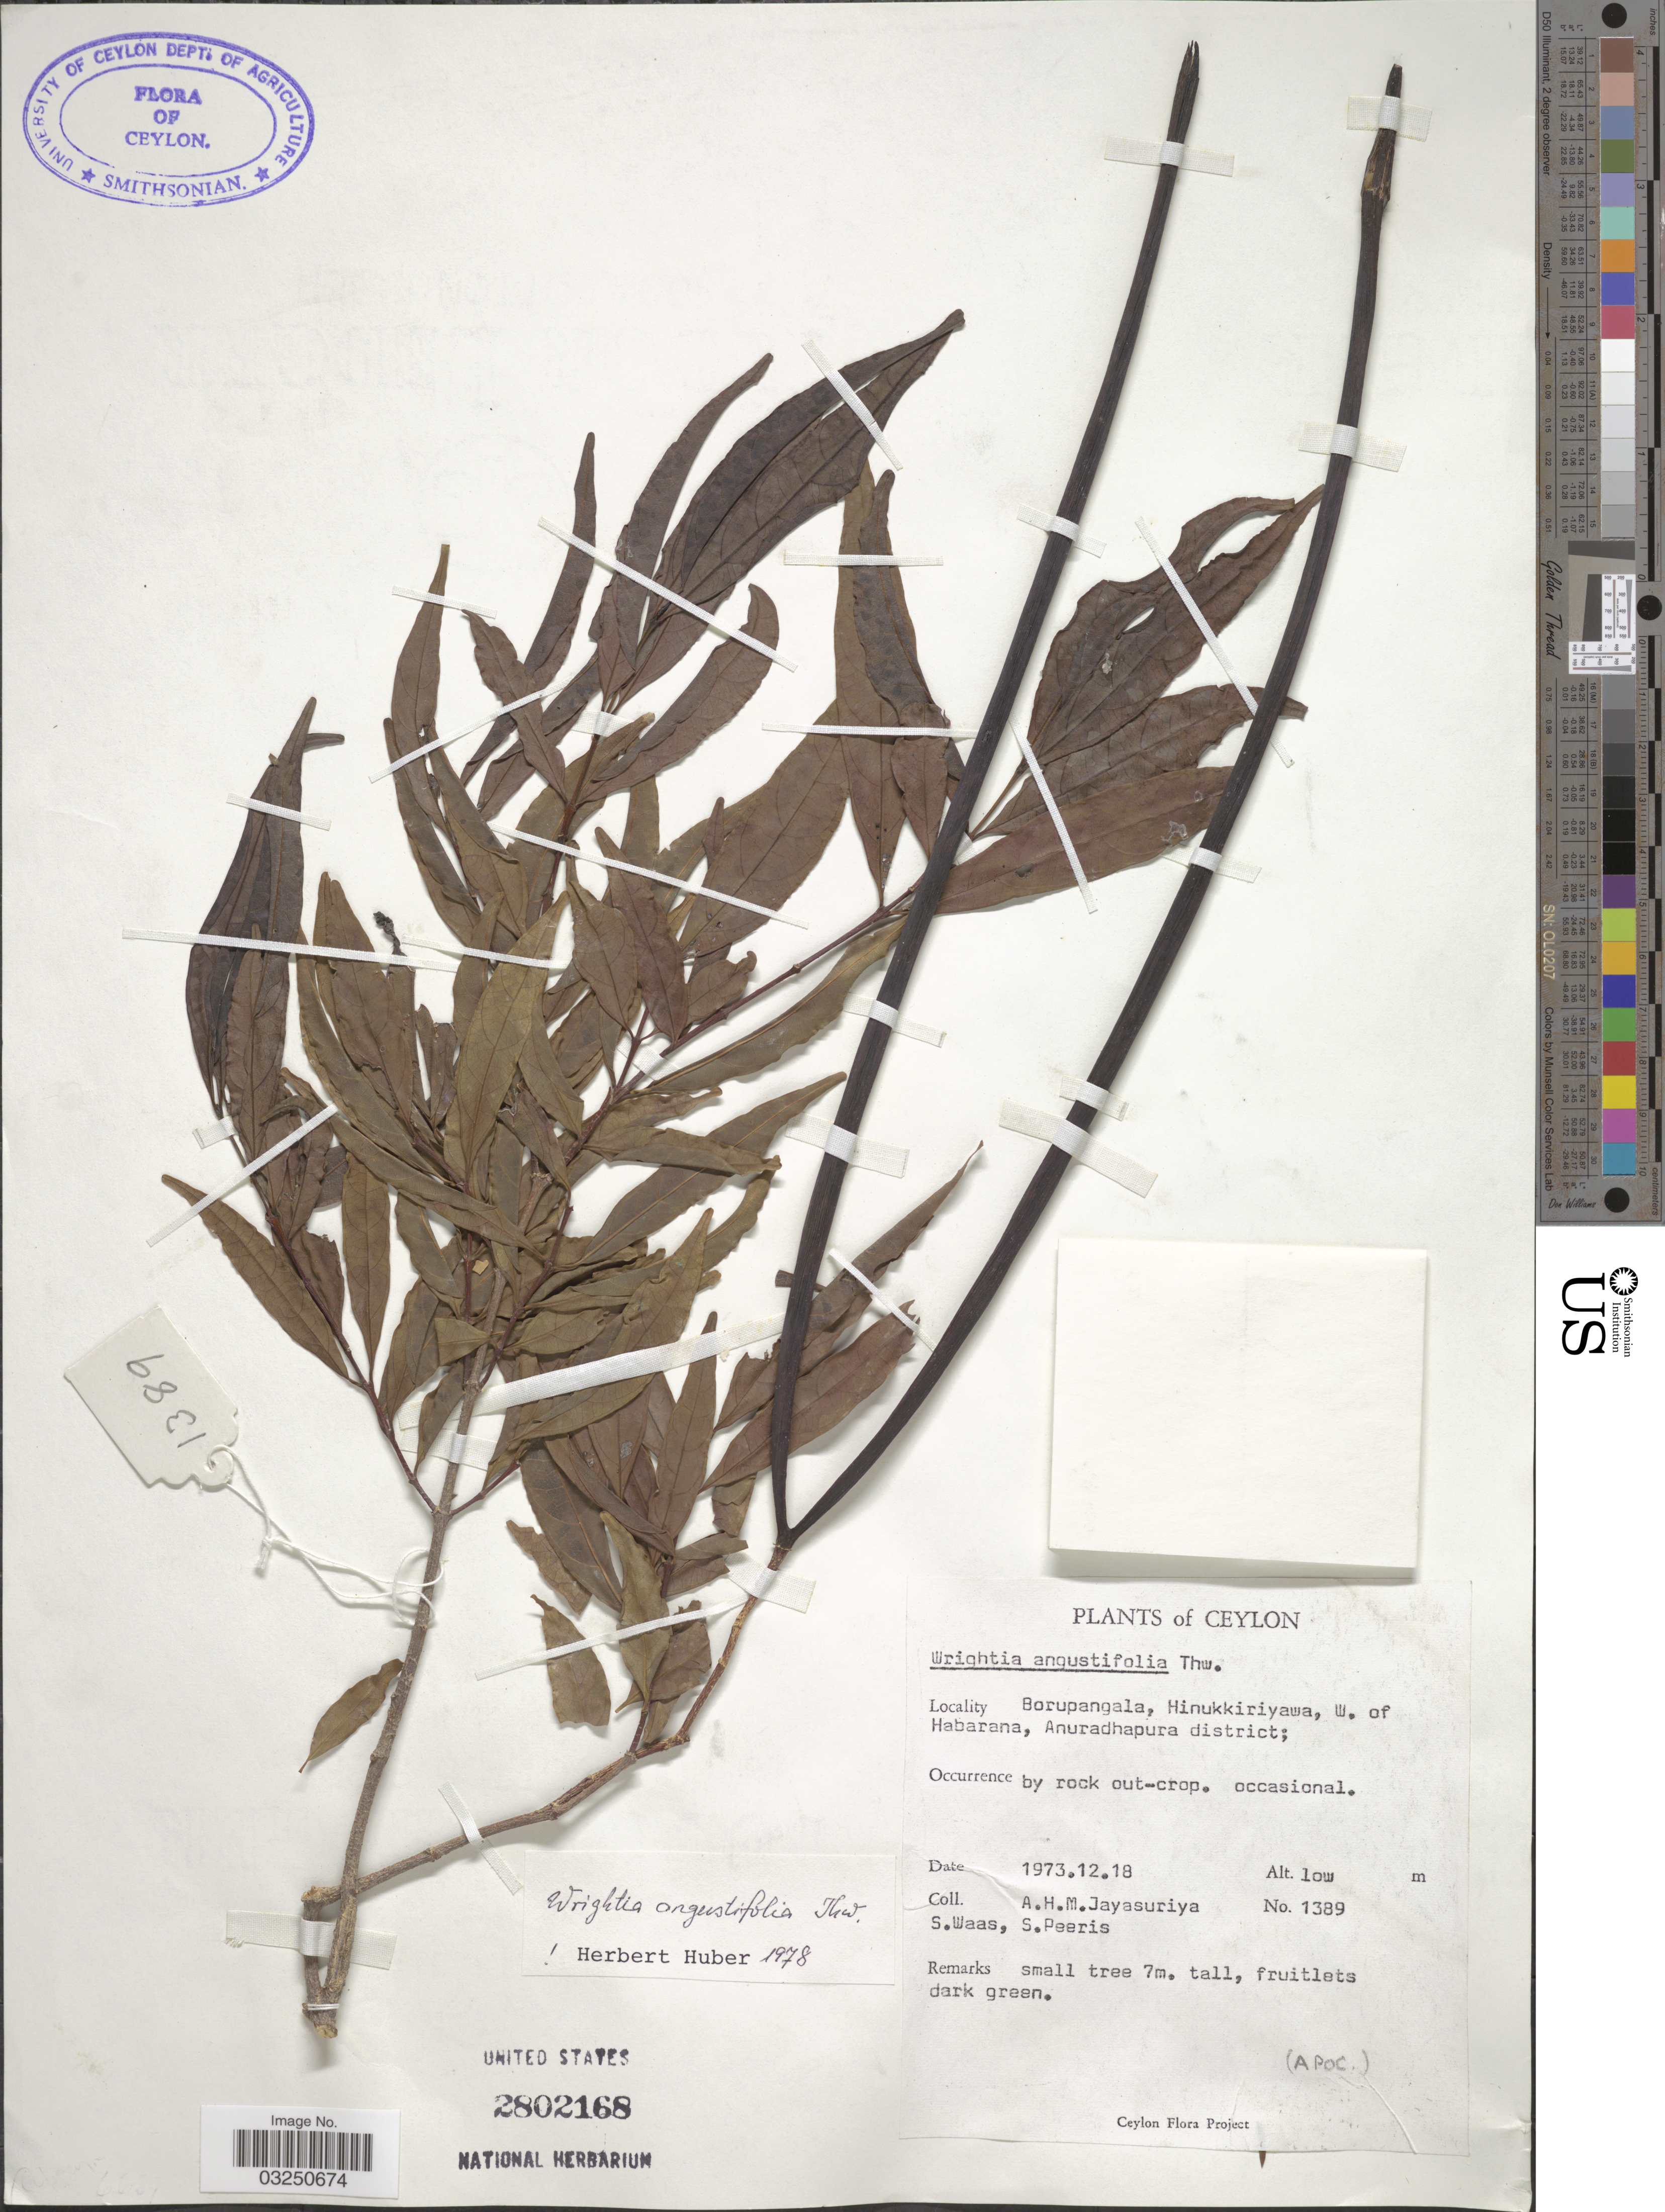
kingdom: Plantae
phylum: Tracheophyta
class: Magnoliopsida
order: Gentianales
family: Apocynaceae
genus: Wrightia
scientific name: Wrightia angustifolia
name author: Thwaites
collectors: A. H. Jayasuriya, S. Waas & S. Peeris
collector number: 1389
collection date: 1973-12-18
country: Sri Lanka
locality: Ceylon. Borupangala, Hinukkiriyawa, W. of Habarana, Anuradhapura district.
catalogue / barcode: US 2802168